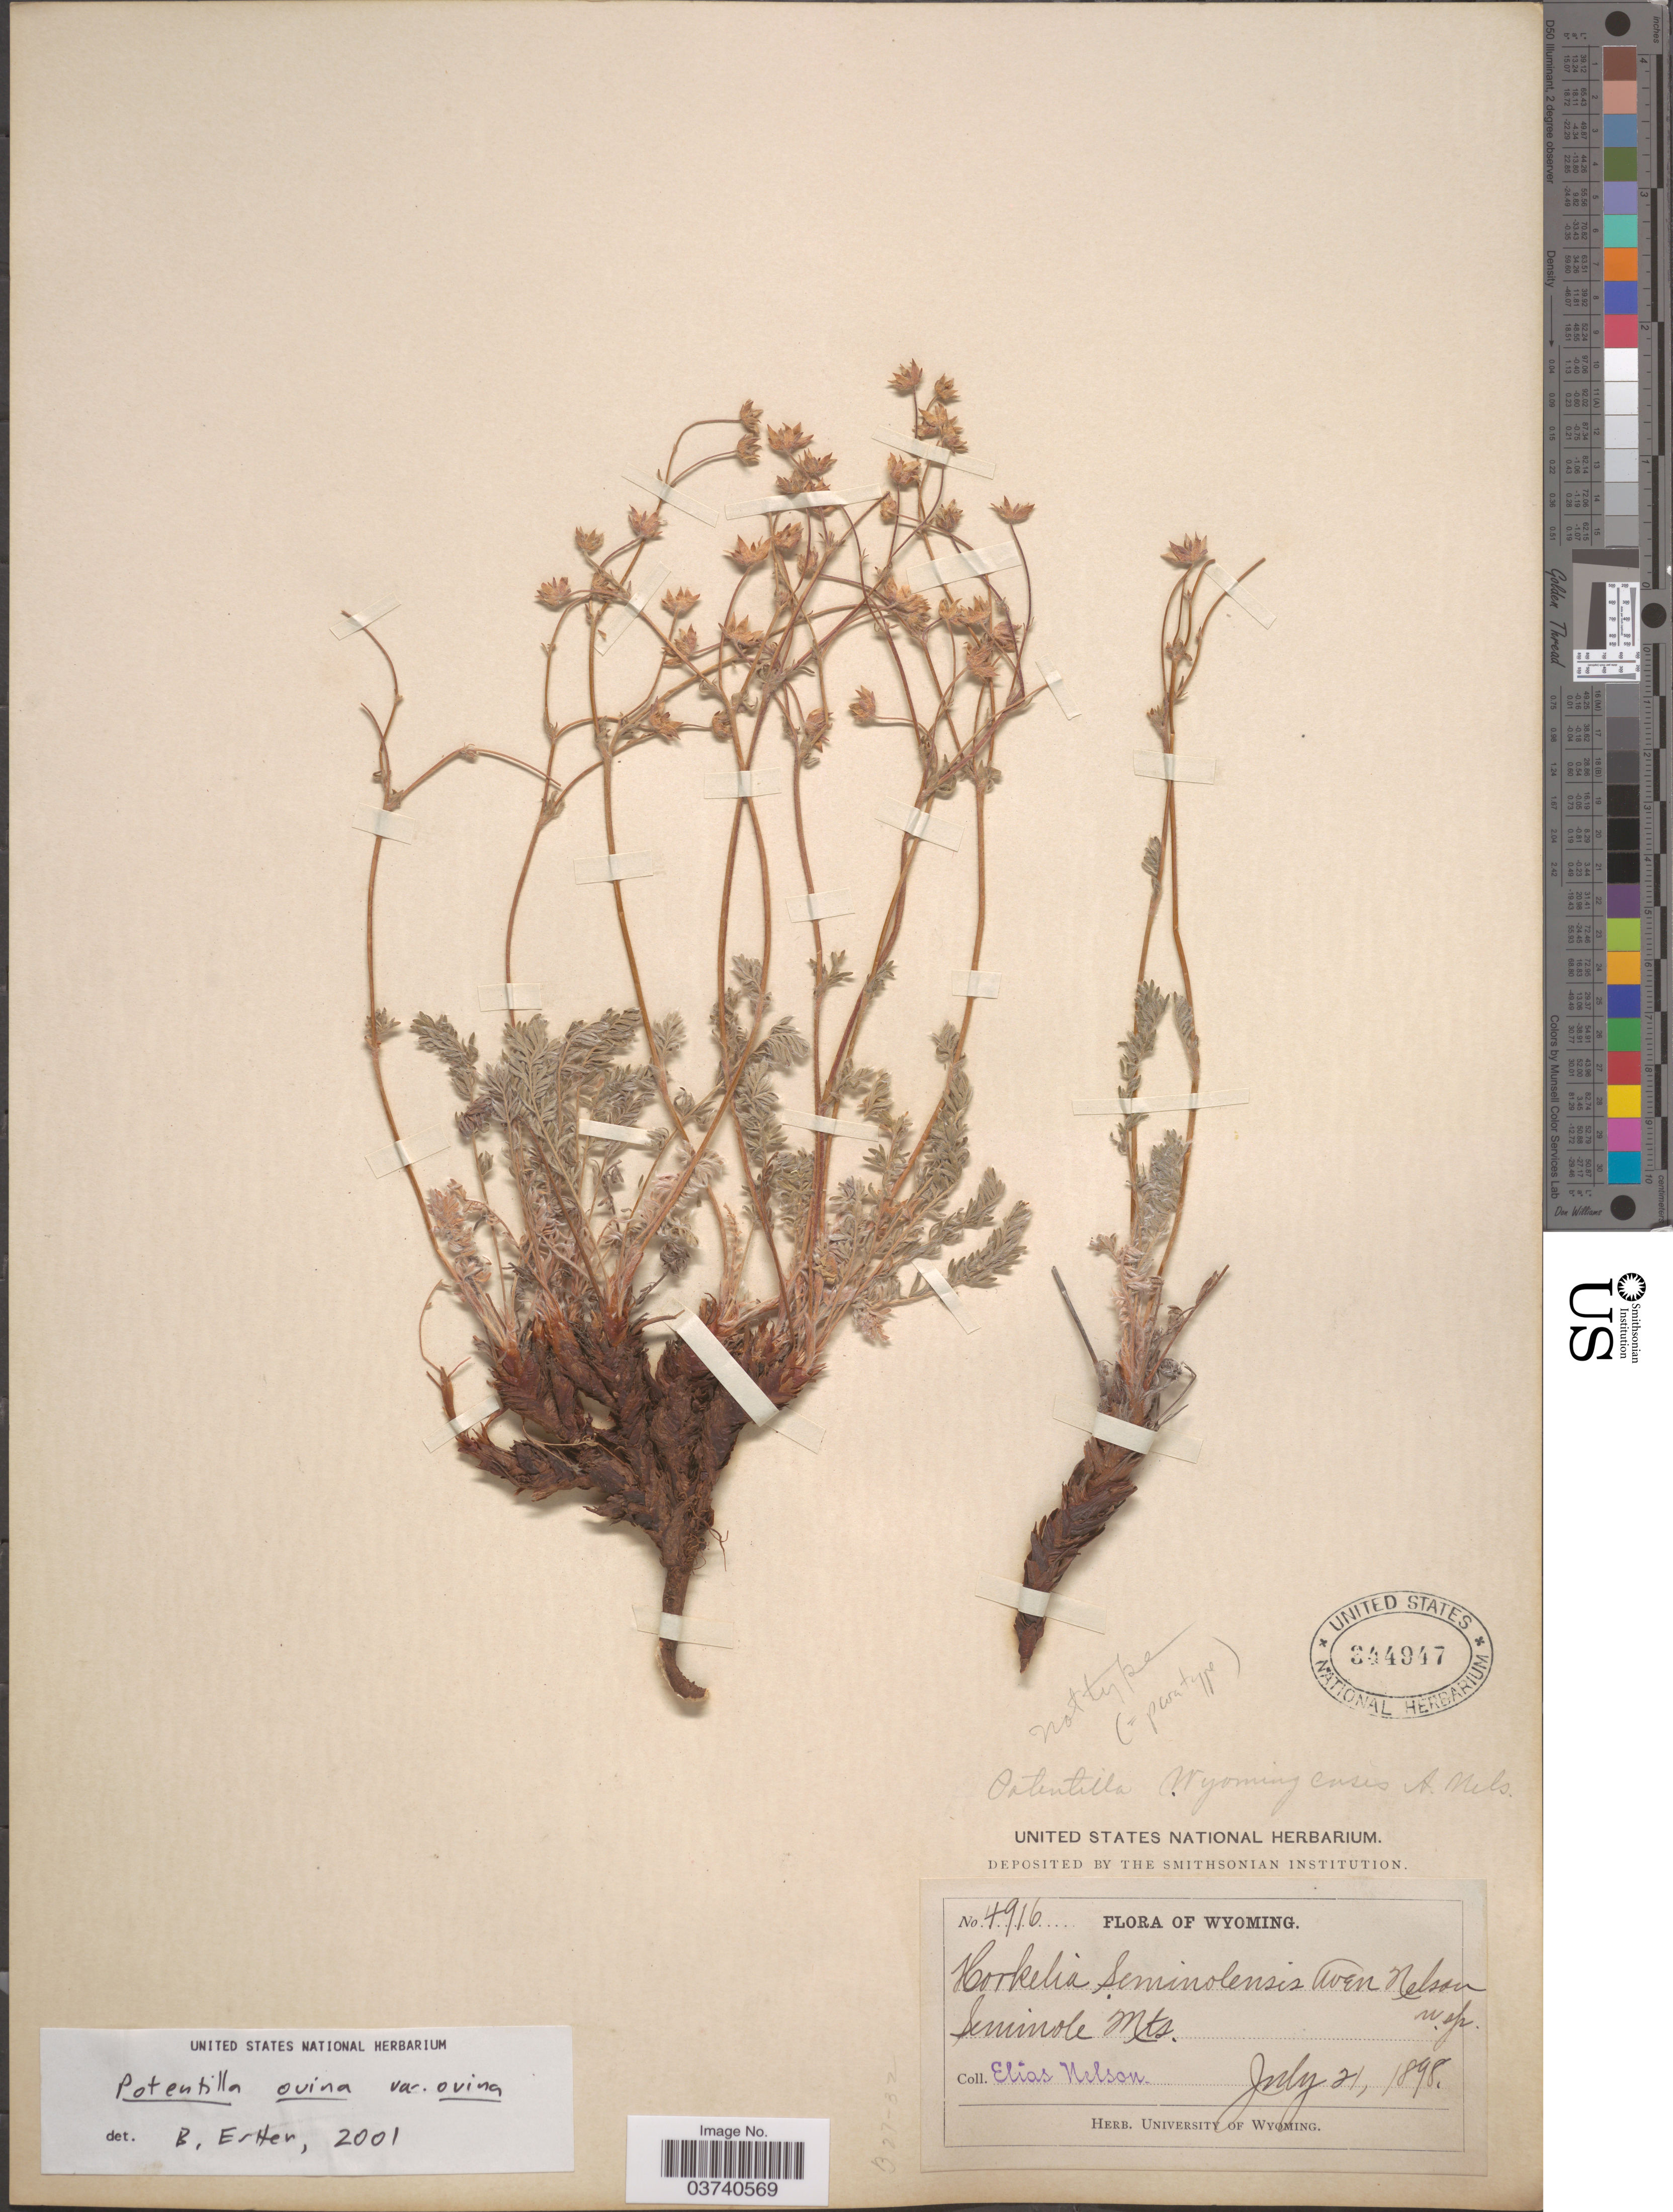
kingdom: Plantae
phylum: Tracheophyta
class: Magnoliopsida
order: Rosales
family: Rosaceae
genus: Potentilla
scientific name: Potentilla ovina var. ovina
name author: Macoun ex J.M. Macoun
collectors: E. Nelson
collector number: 4916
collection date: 1898-07-21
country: United States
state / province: Wyoming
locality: Seminole Mts.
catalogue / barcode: US 344947